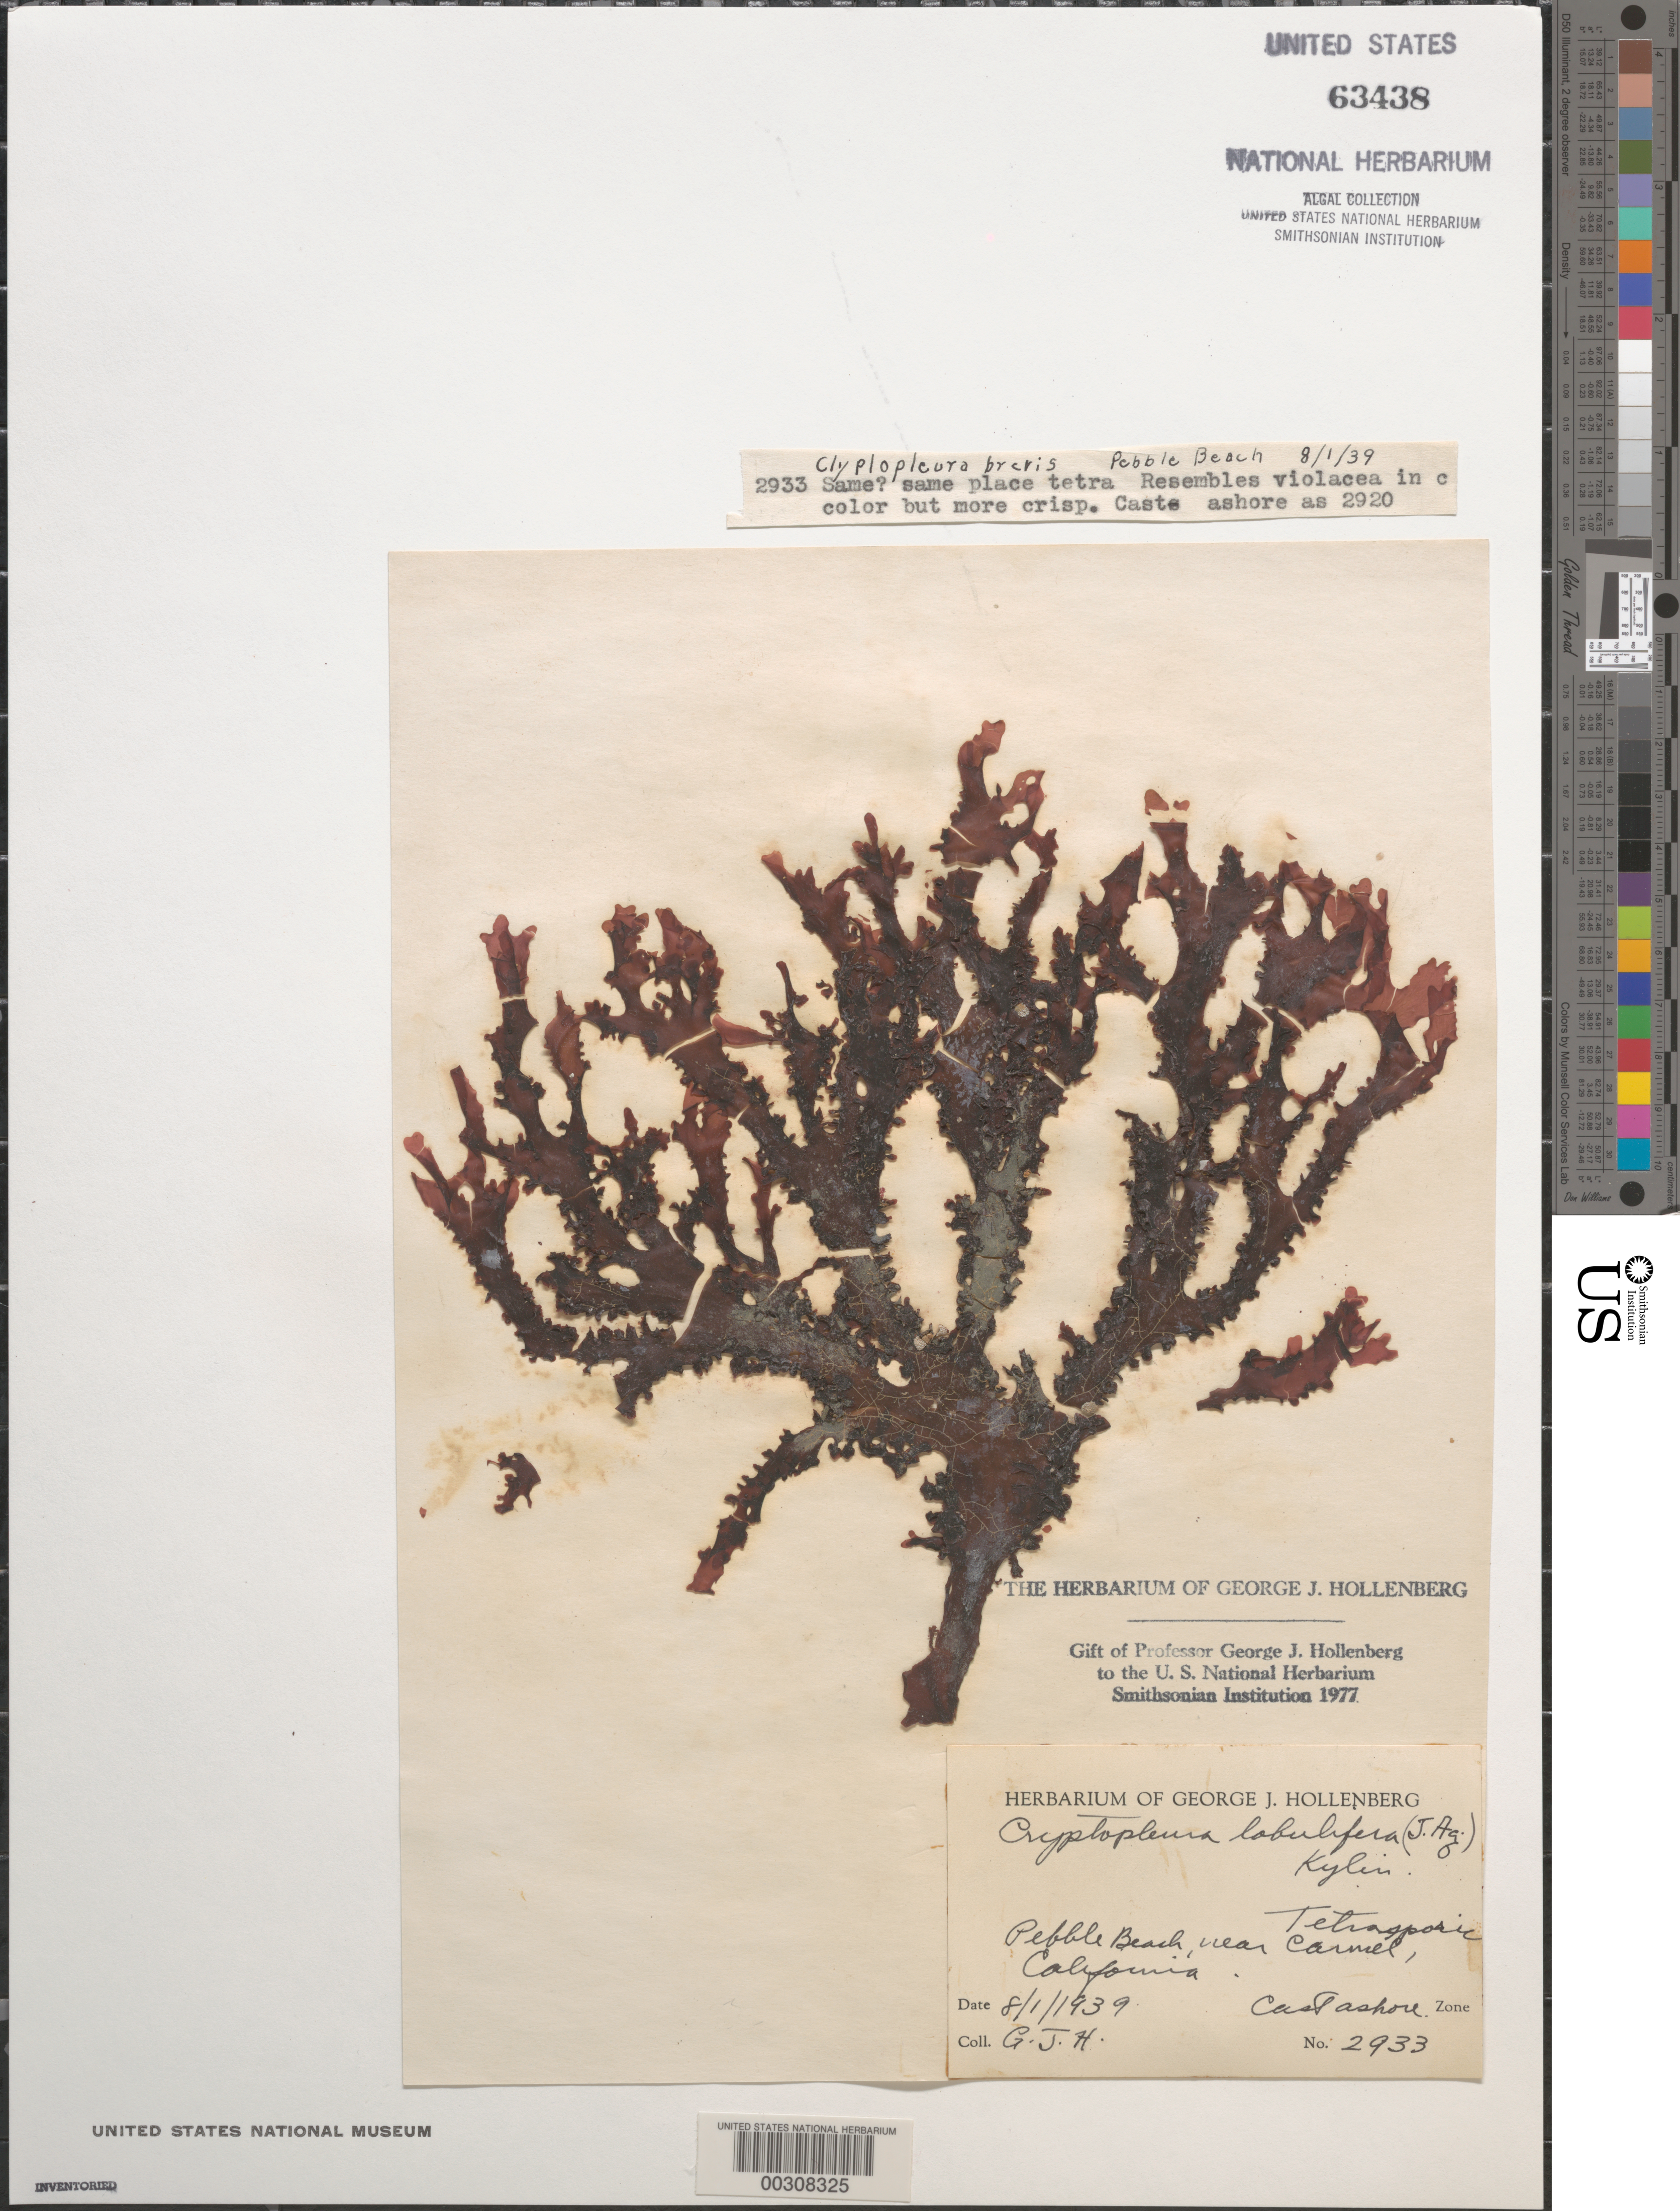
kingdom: Plantae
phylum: Rhodophyta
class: Florideophyceae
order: Ceramiales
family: Delesseriaceae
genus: Cryptopleura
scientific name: Cryptopleura lobulifera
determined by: Hollenberg, George J.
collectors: G. Hollenberg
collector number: GJH 2933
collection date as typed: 01 Aug 1939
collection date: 1939-08-01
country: United States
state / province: California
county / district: Monterey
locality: Pebble Beach, near Carmel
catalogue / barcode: US 63438